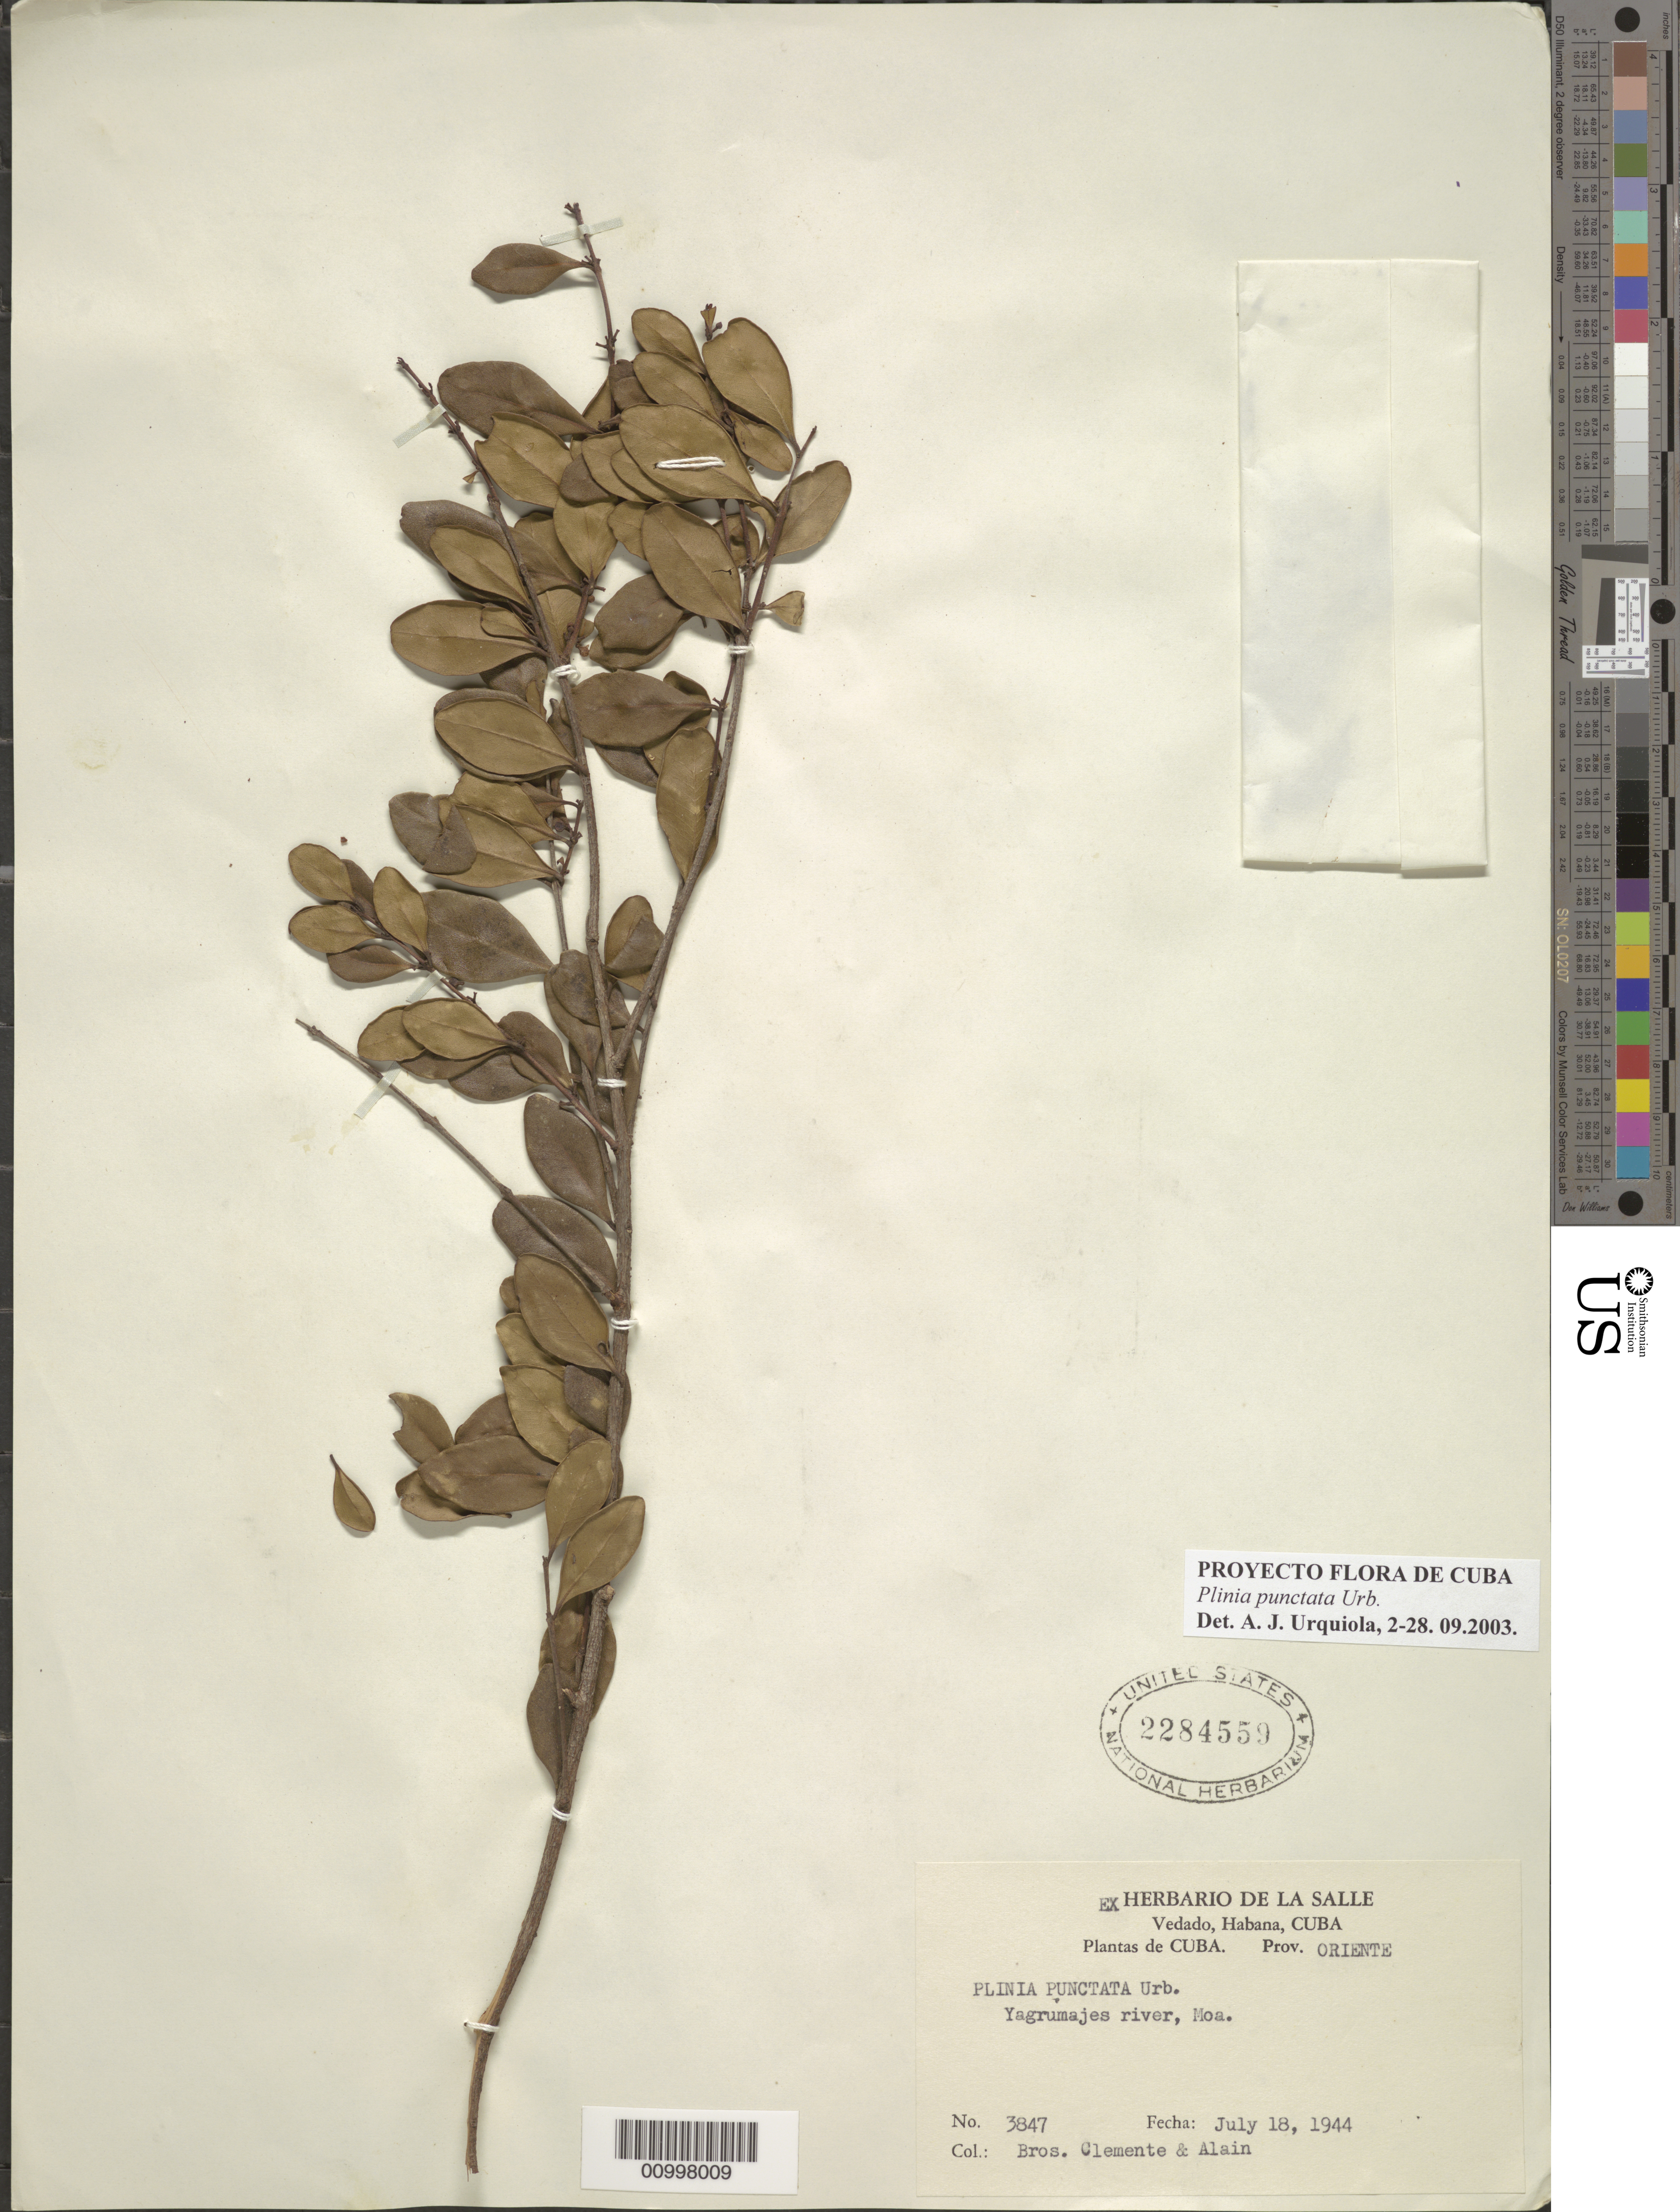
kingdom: Plantae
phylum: Tracheophyta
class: Magnoliopsida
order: Myrtales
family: Myrtaceae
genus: Plinia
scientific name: Plinia punctata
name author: Urb.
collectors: Bro. Clemente & A. H. Liogier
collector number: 3847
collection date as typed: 18 Jul 1944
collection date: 1944-07-18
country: Cuba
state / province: Holguín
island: Cuba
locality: Yagrumajes River, Moa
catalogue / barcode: US 2284559